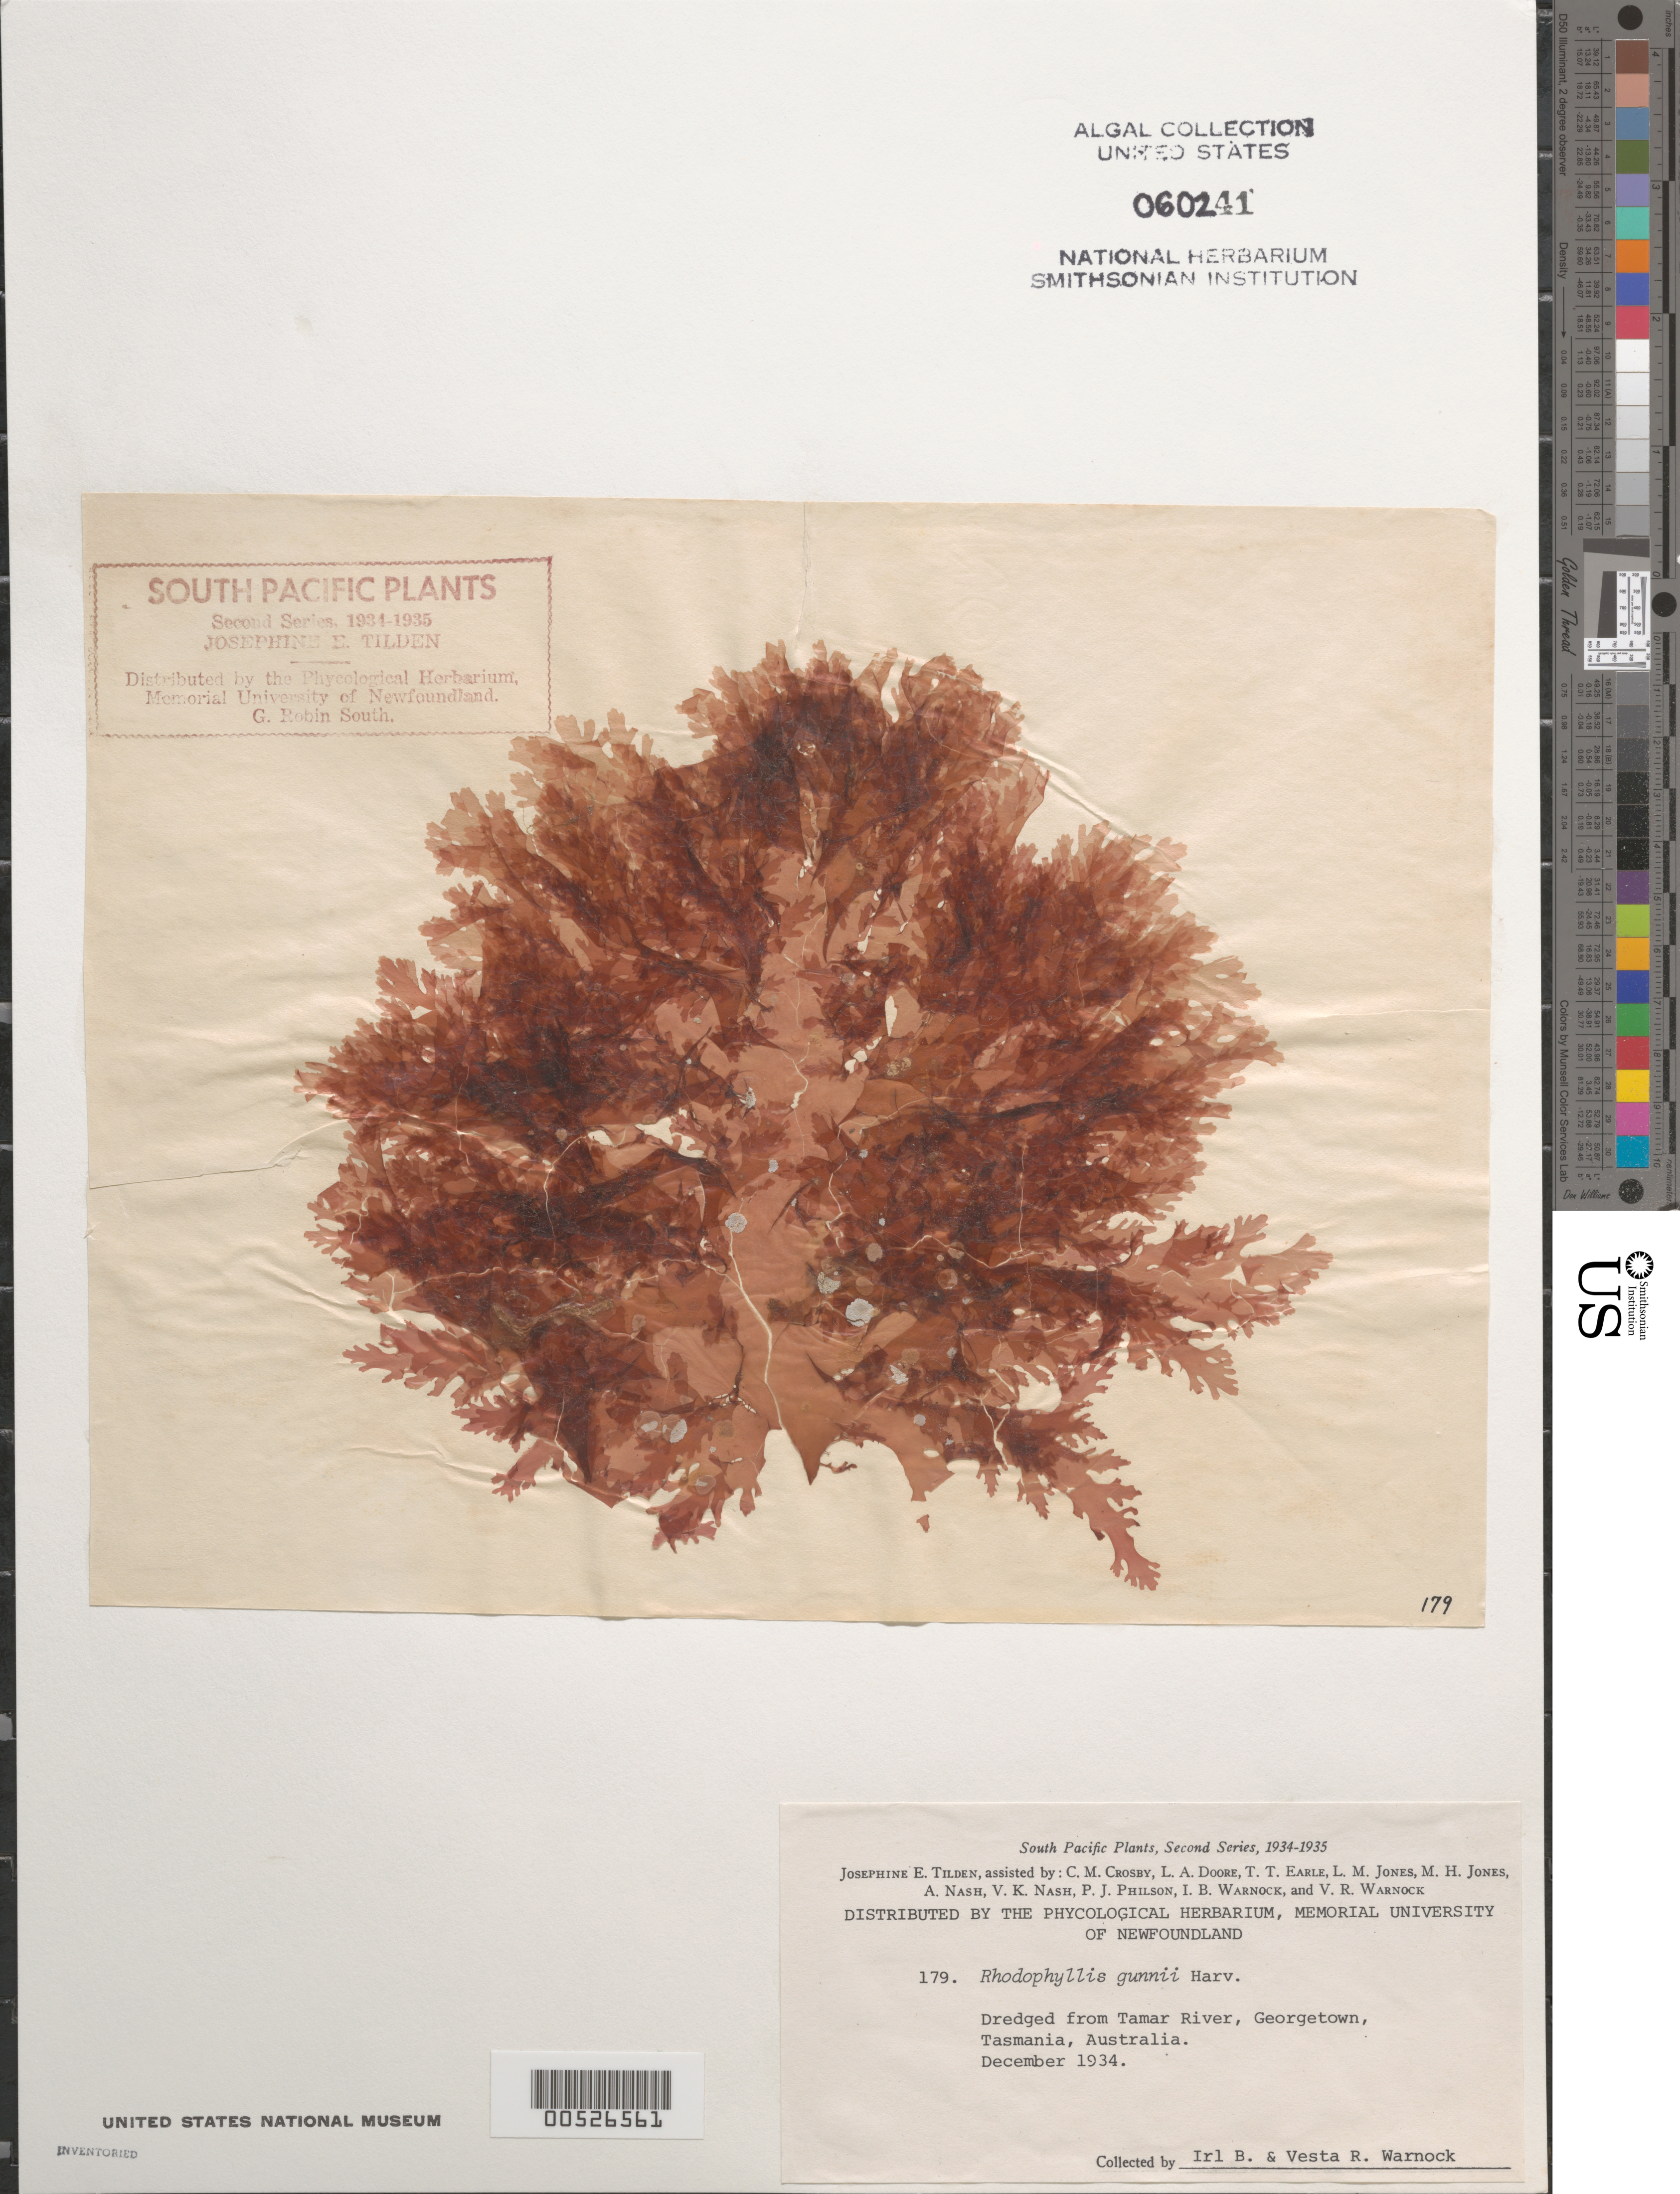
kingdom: Plantae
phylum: Rhodophyta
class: Florideophyceae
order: Gigartinales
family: Cystocloniaceae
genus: Rhodophyllis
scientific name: Rhodophyllis membranacea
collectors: I. Warnock & V. Warnock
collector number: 179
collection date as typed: Dec 1934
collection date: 1934-12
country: Australia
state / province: Tasmania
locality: Tamar river, george town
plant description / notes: Tilden, South Pacific Plants, Second Series, 1934-1935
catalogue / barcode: US 60241